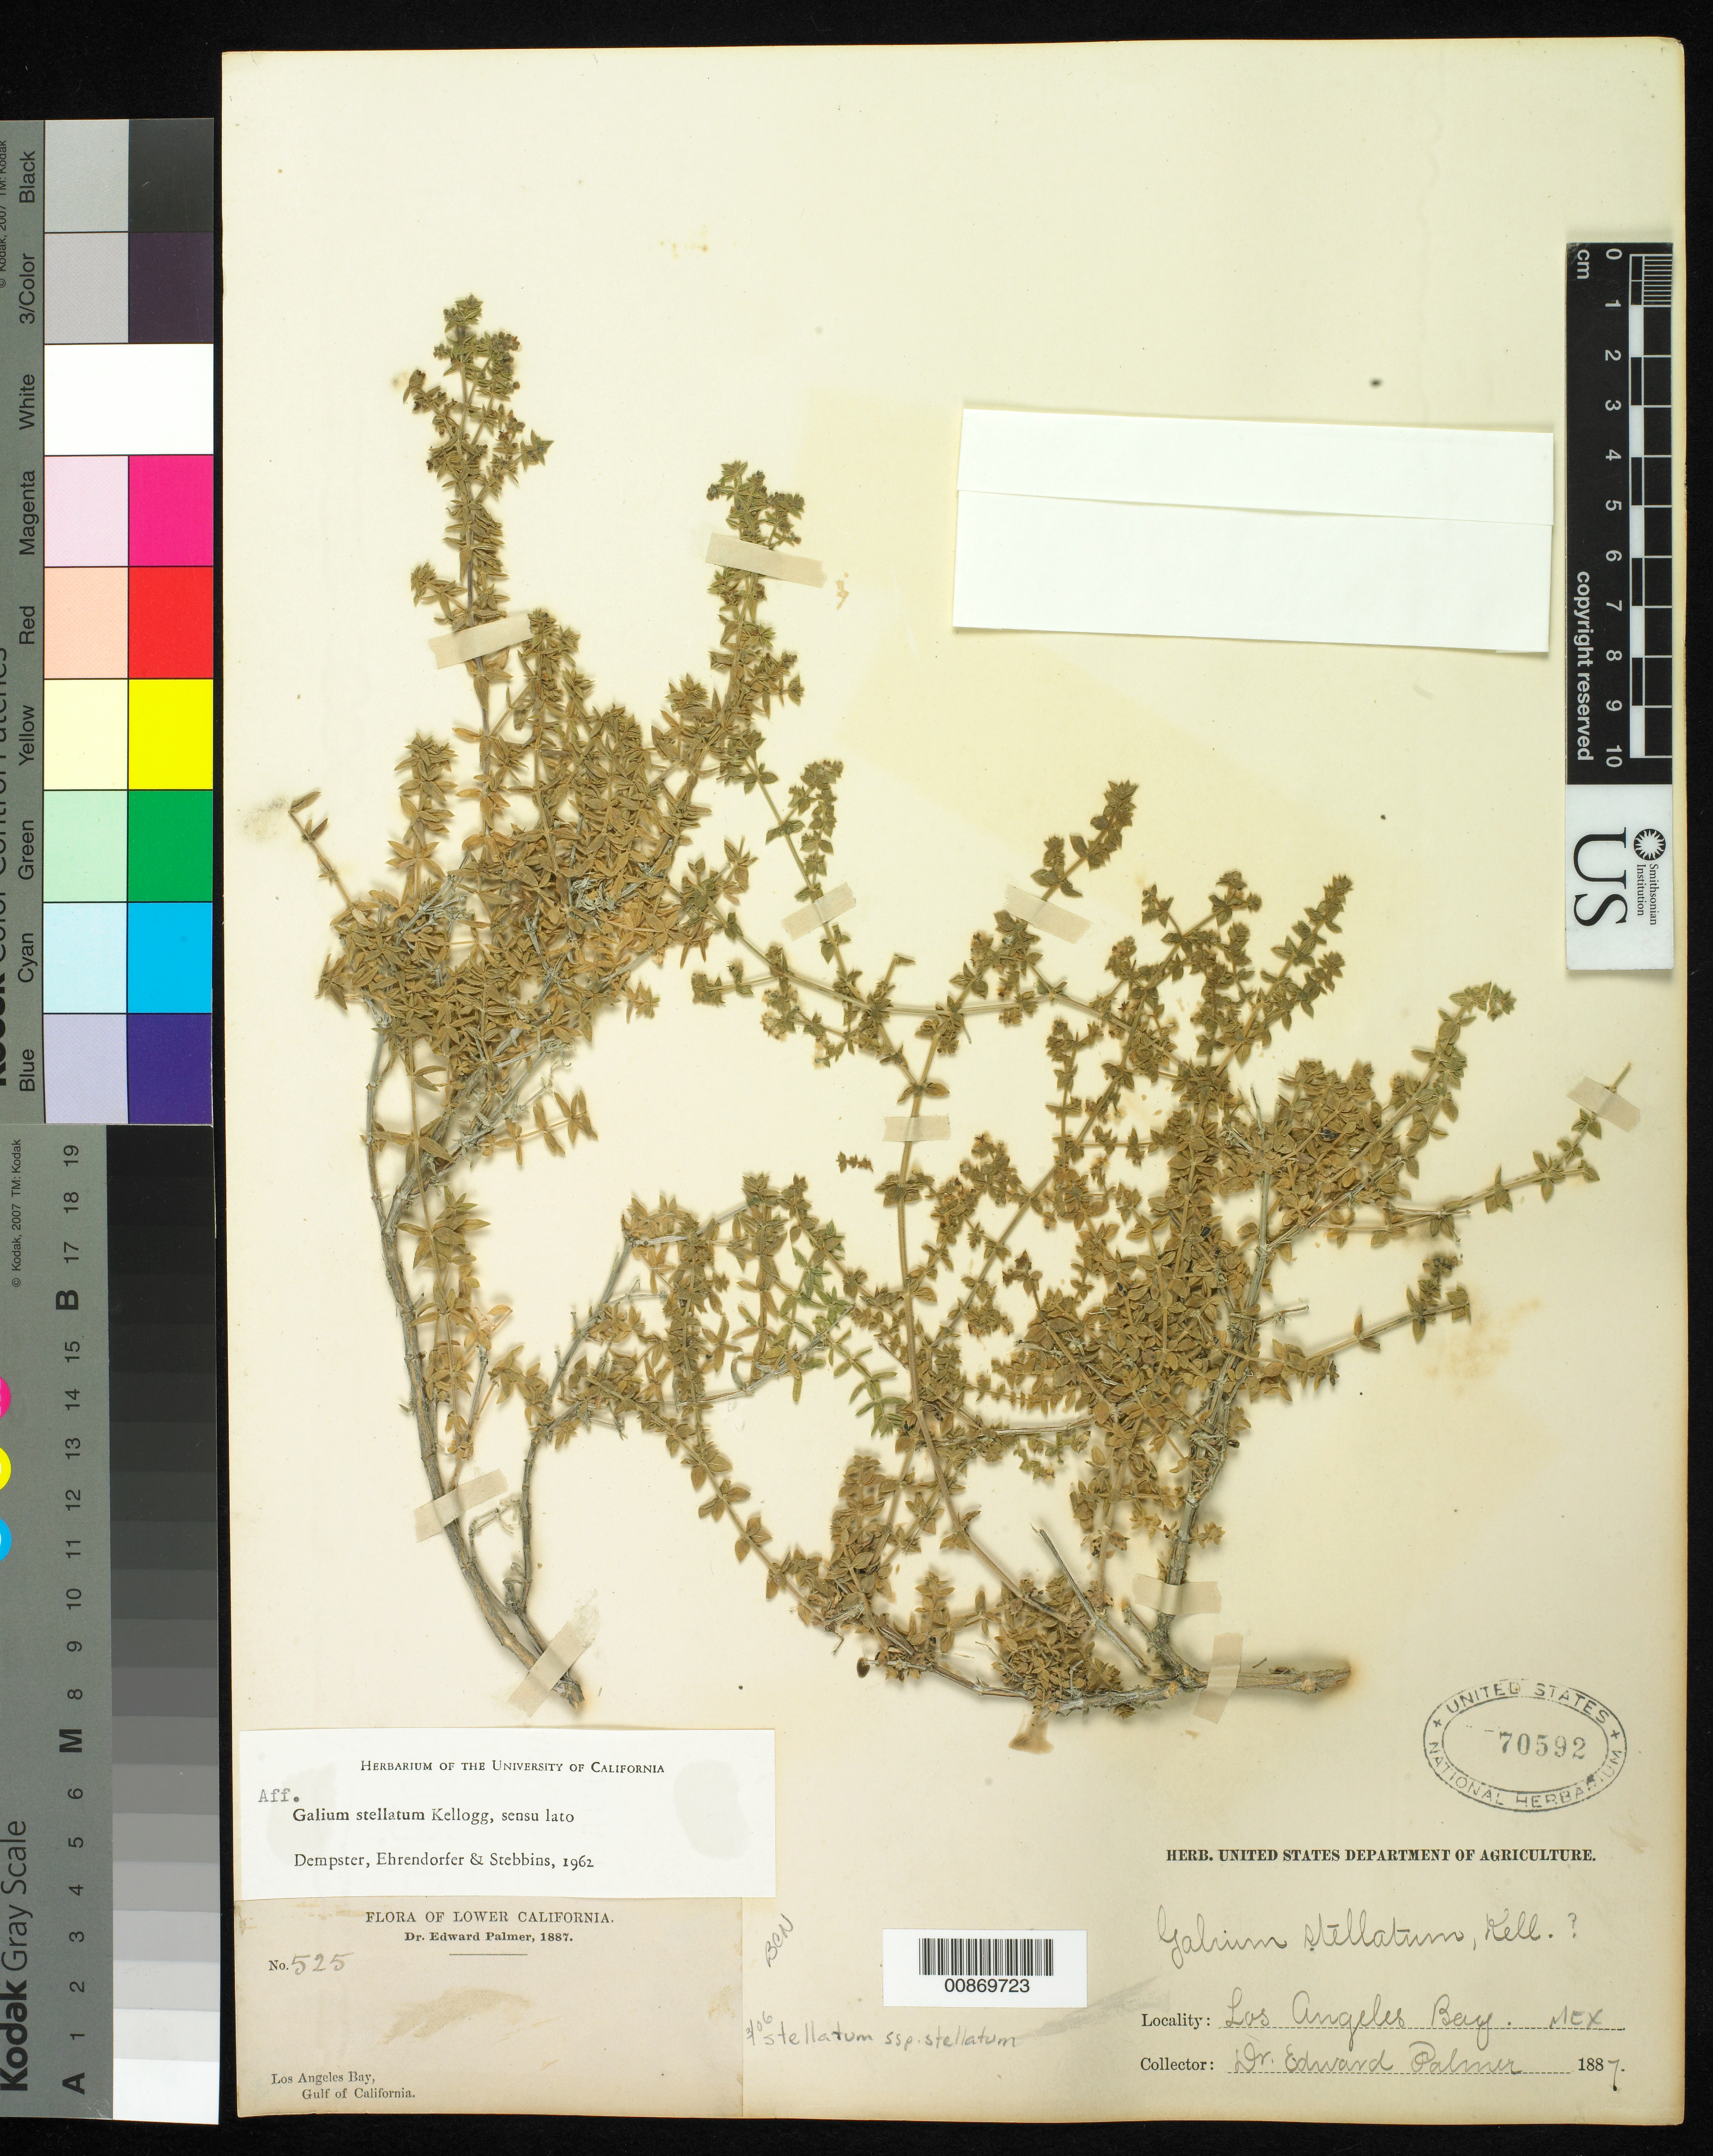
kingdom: Plantae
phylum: Tracheophyta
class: Magnoliopsida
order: Gentianales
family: Rubiaceae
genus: Galium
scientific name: Galium stellatum subsp. stellatum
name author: Kellogg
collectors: E. Palmer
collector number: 525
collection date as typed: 1887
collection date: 1887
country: Mexico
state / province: Baja California Norte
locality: Los Angeles Bay, Baja California.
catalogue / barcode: US 70592